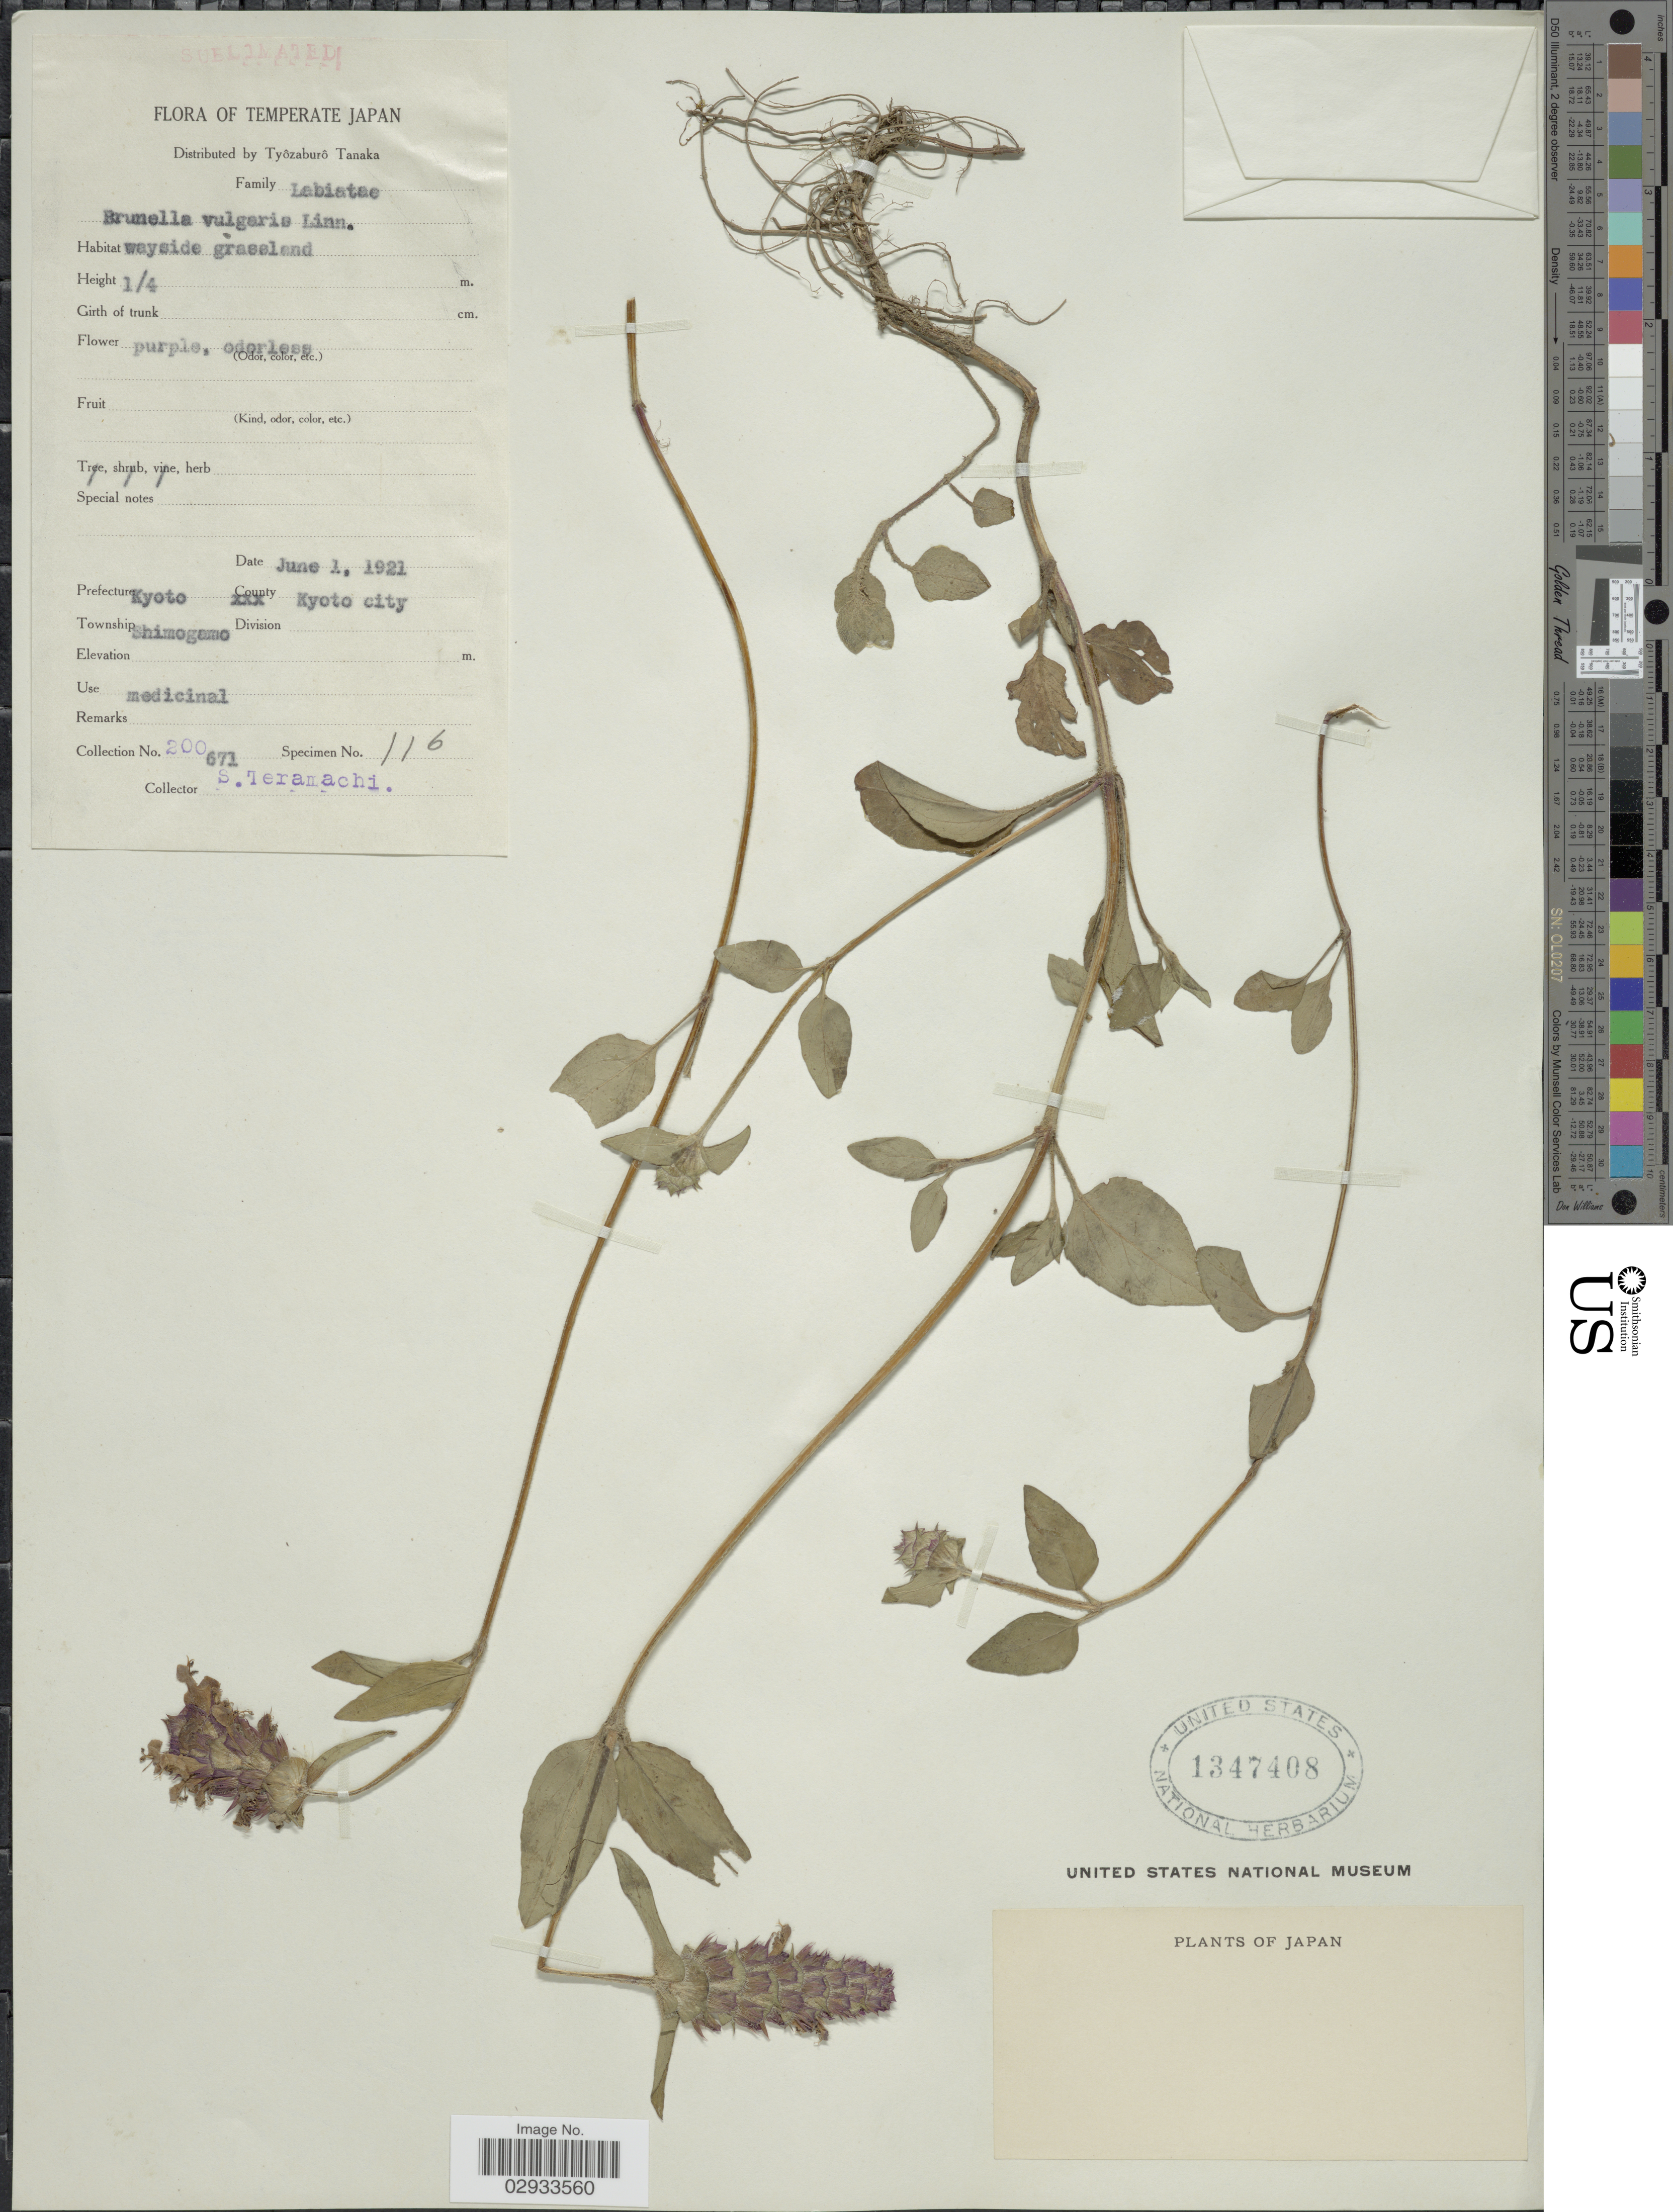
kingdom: Plantae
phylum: Tracheophyta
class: Magnoliopsida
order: Lamiales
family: Lamiaceae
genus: Prunella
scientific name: Prunella vulgaris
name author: L.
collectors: S. Teramachi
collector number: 200/671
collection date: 1921-06-01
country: Japan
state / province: Kyoto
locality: Prefecture Kyoto, Kyoto City, Shimogamo.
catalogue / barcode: US 1347408